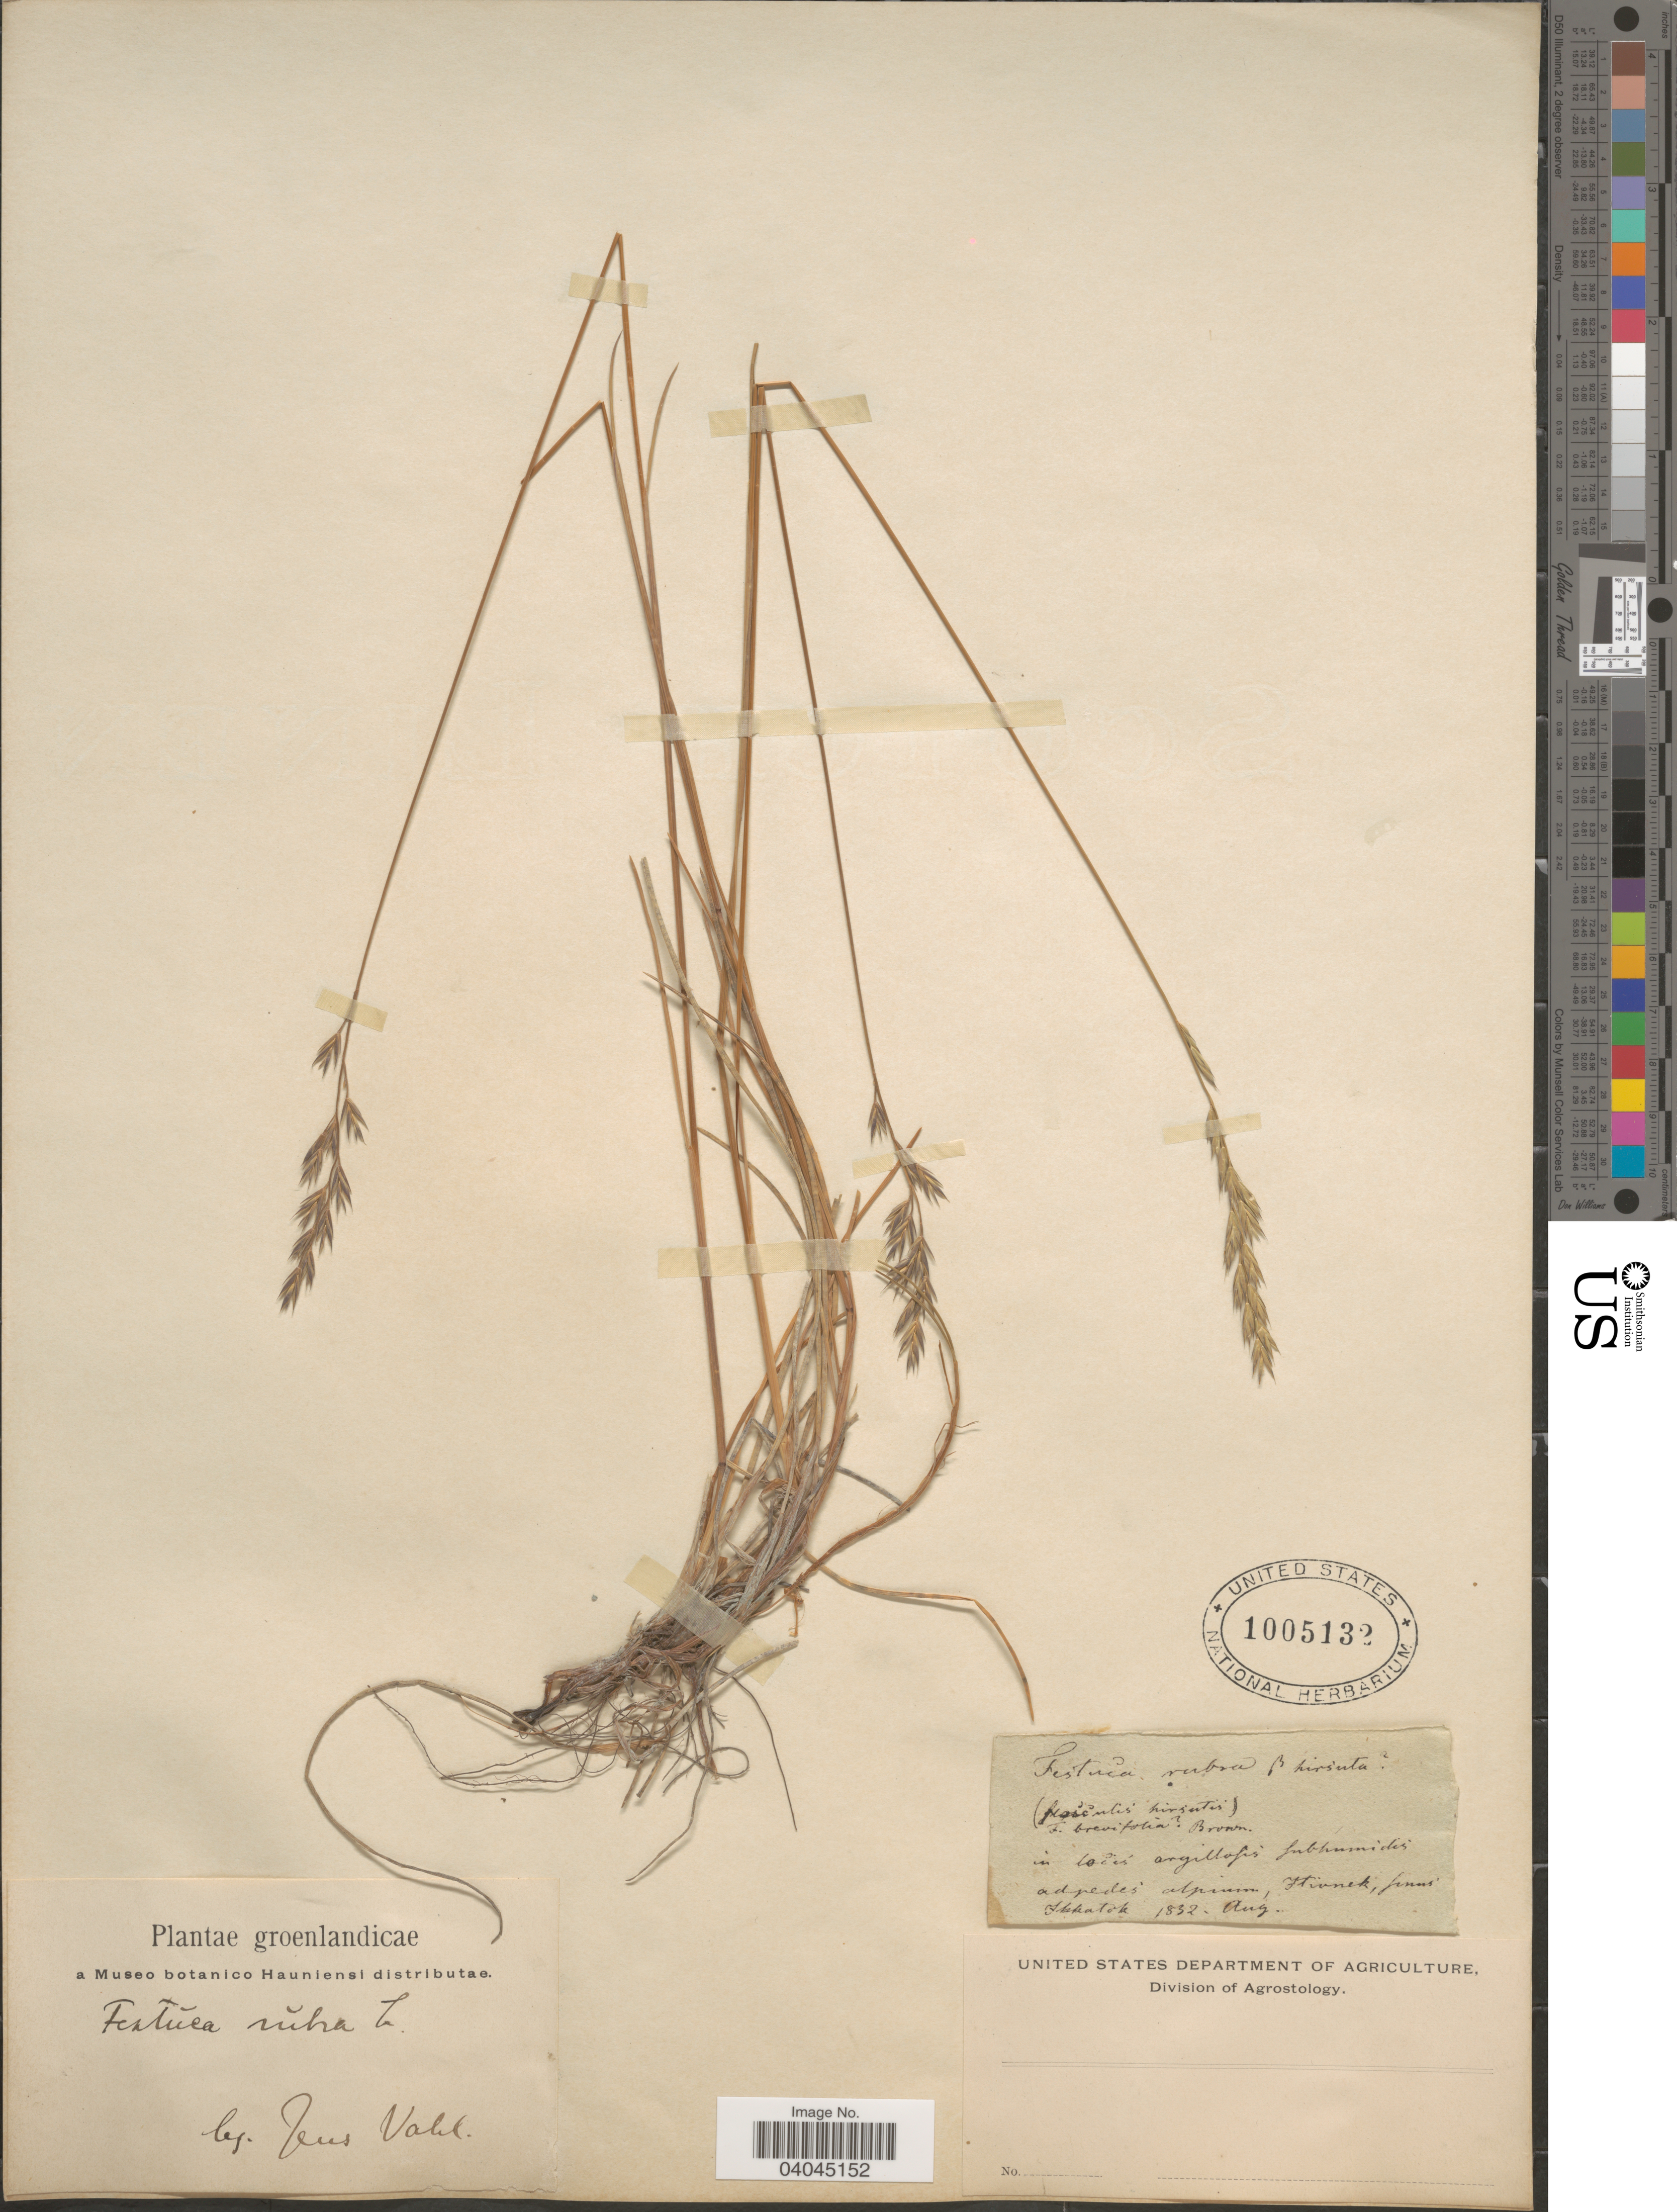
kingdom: Plantae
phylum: Tracheophyta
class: Liliopsida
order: Poales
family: Poaceae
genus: Festuca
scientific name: Festuca rubra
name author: L.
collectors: M. Vahl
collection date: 1832-08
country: Greenland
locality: Groenlandicae. Itivnek, Sinus Ikkatok.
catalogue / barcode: US 1005132